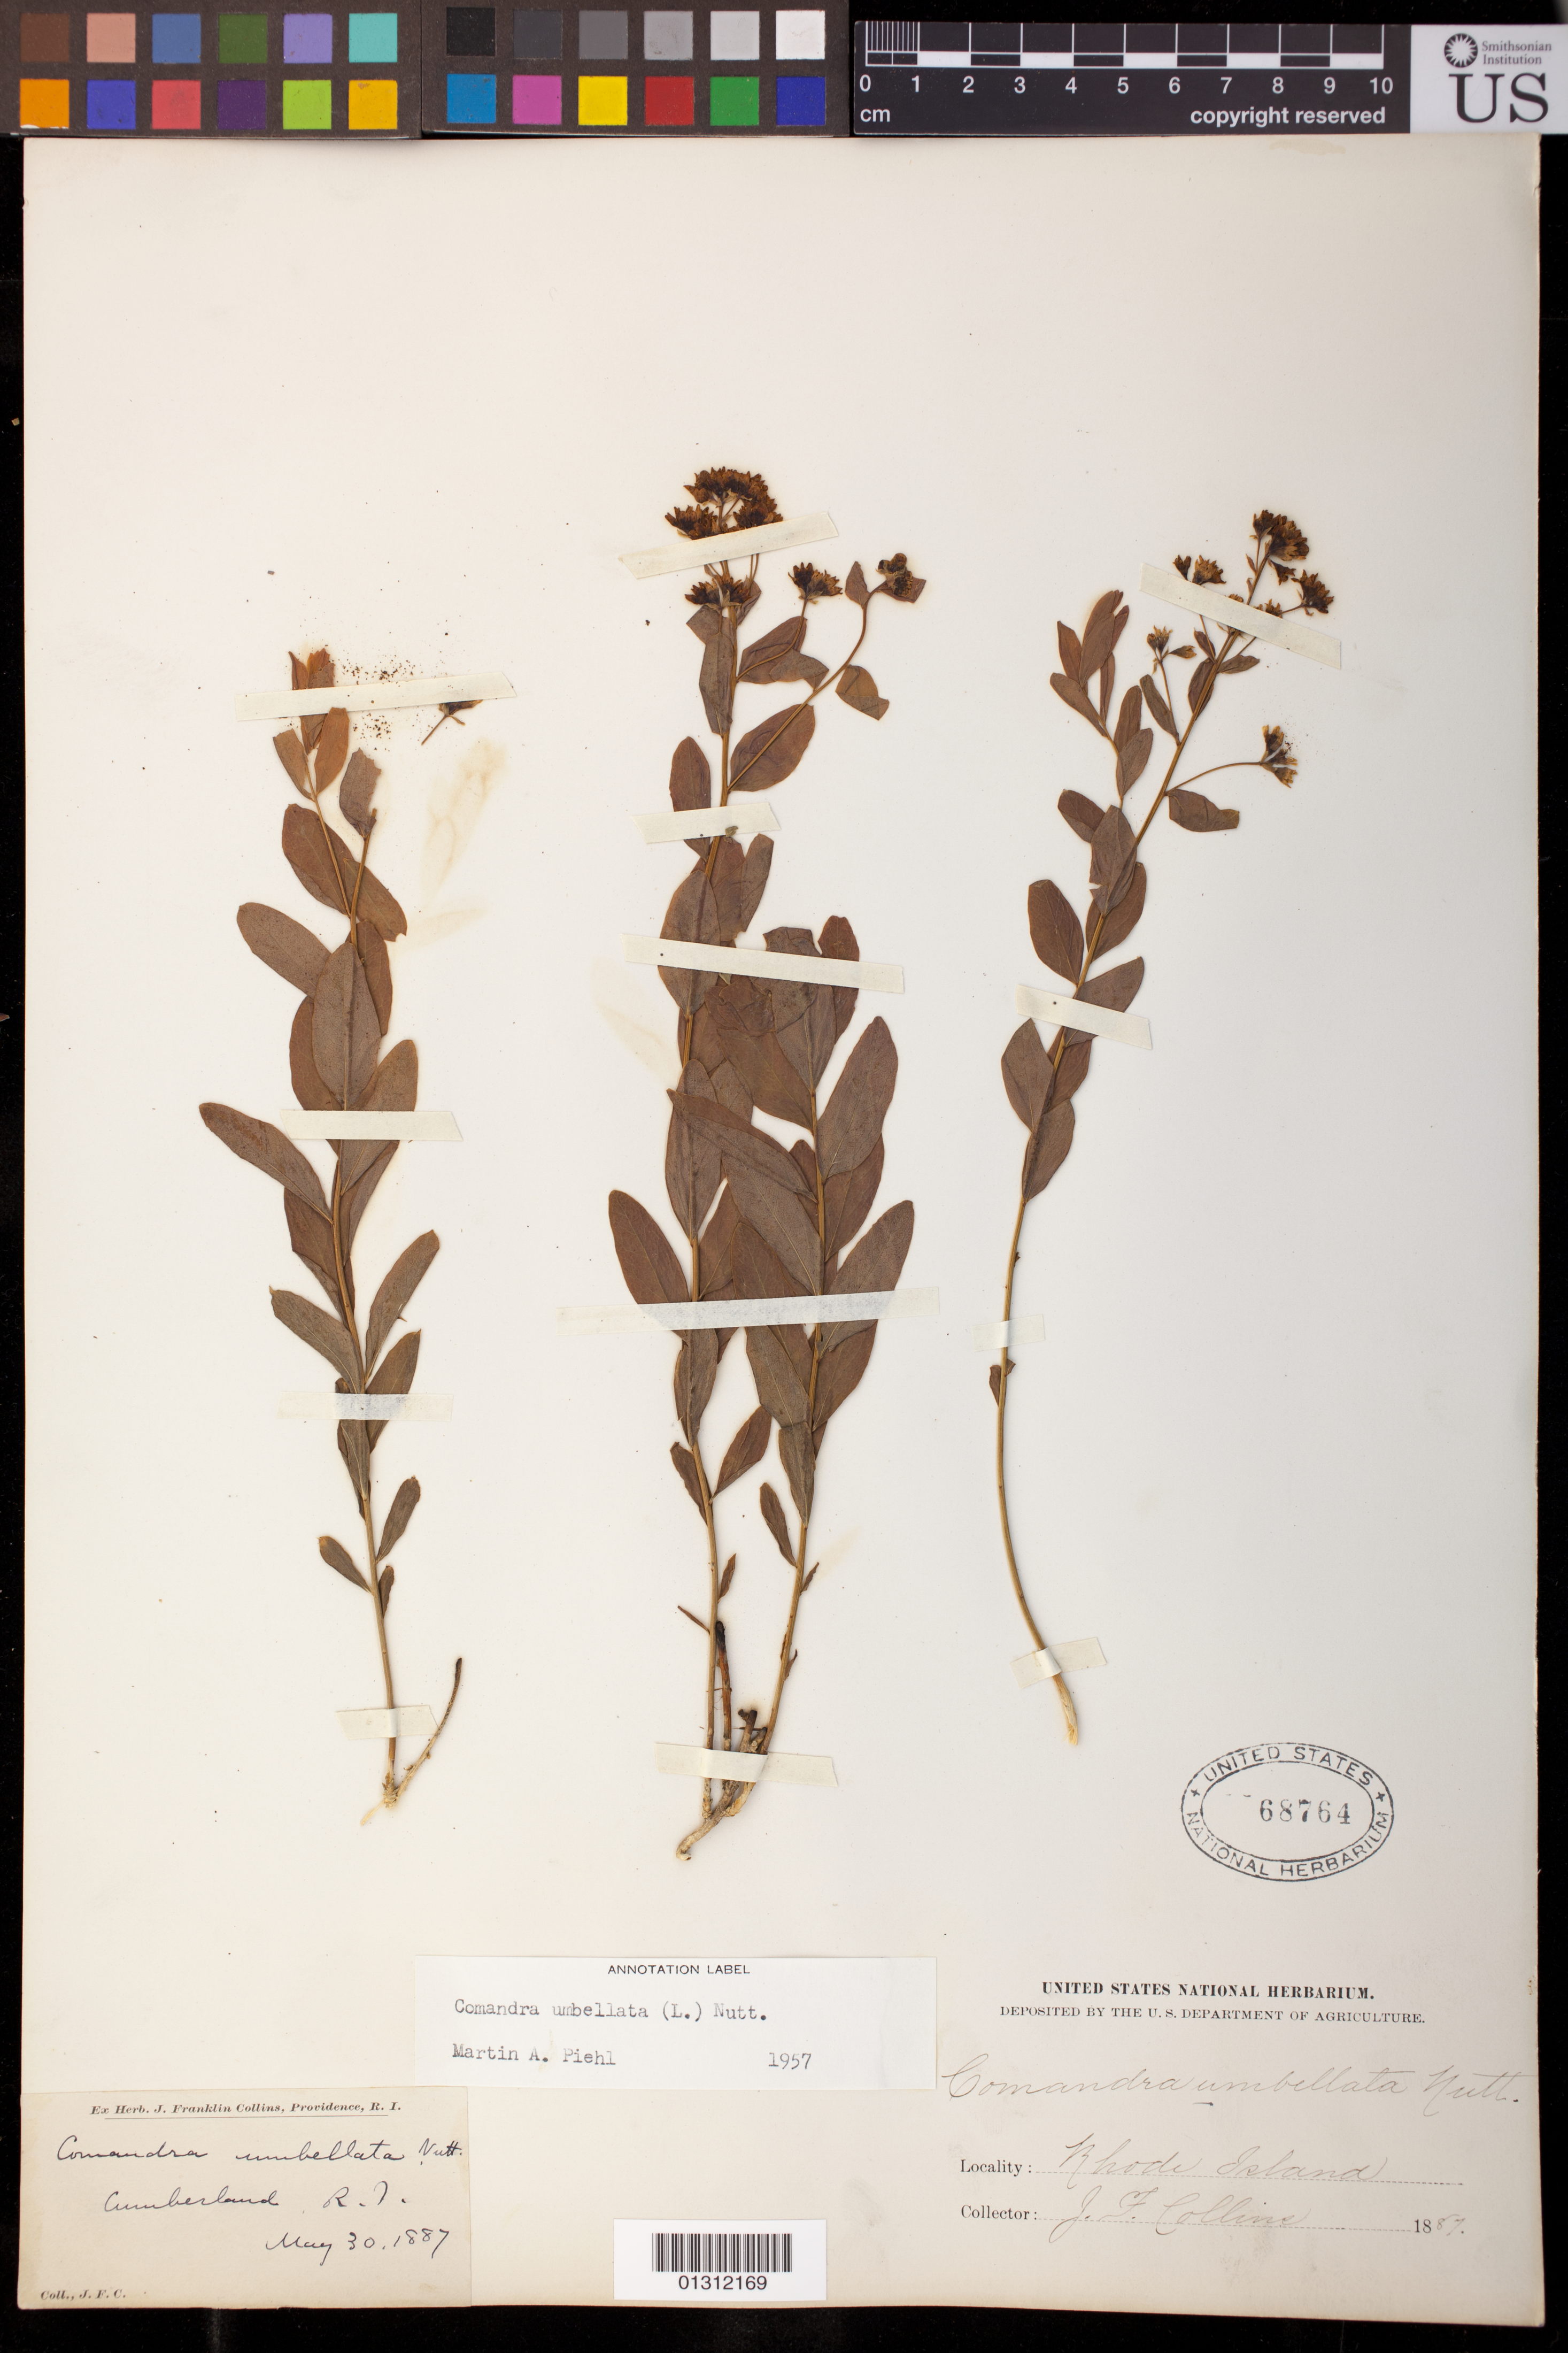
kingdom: Plantae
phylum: Tracheophyta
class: Magnoliopsida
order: Santalales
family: Comandraceae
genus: Comandra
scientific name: Comandra umbellata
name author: (L.) Nutt.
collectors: J. Collins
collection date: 1887-05-30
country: United States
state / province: Rhode Island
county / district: Providence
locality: Cumberland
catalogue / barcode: US 68764